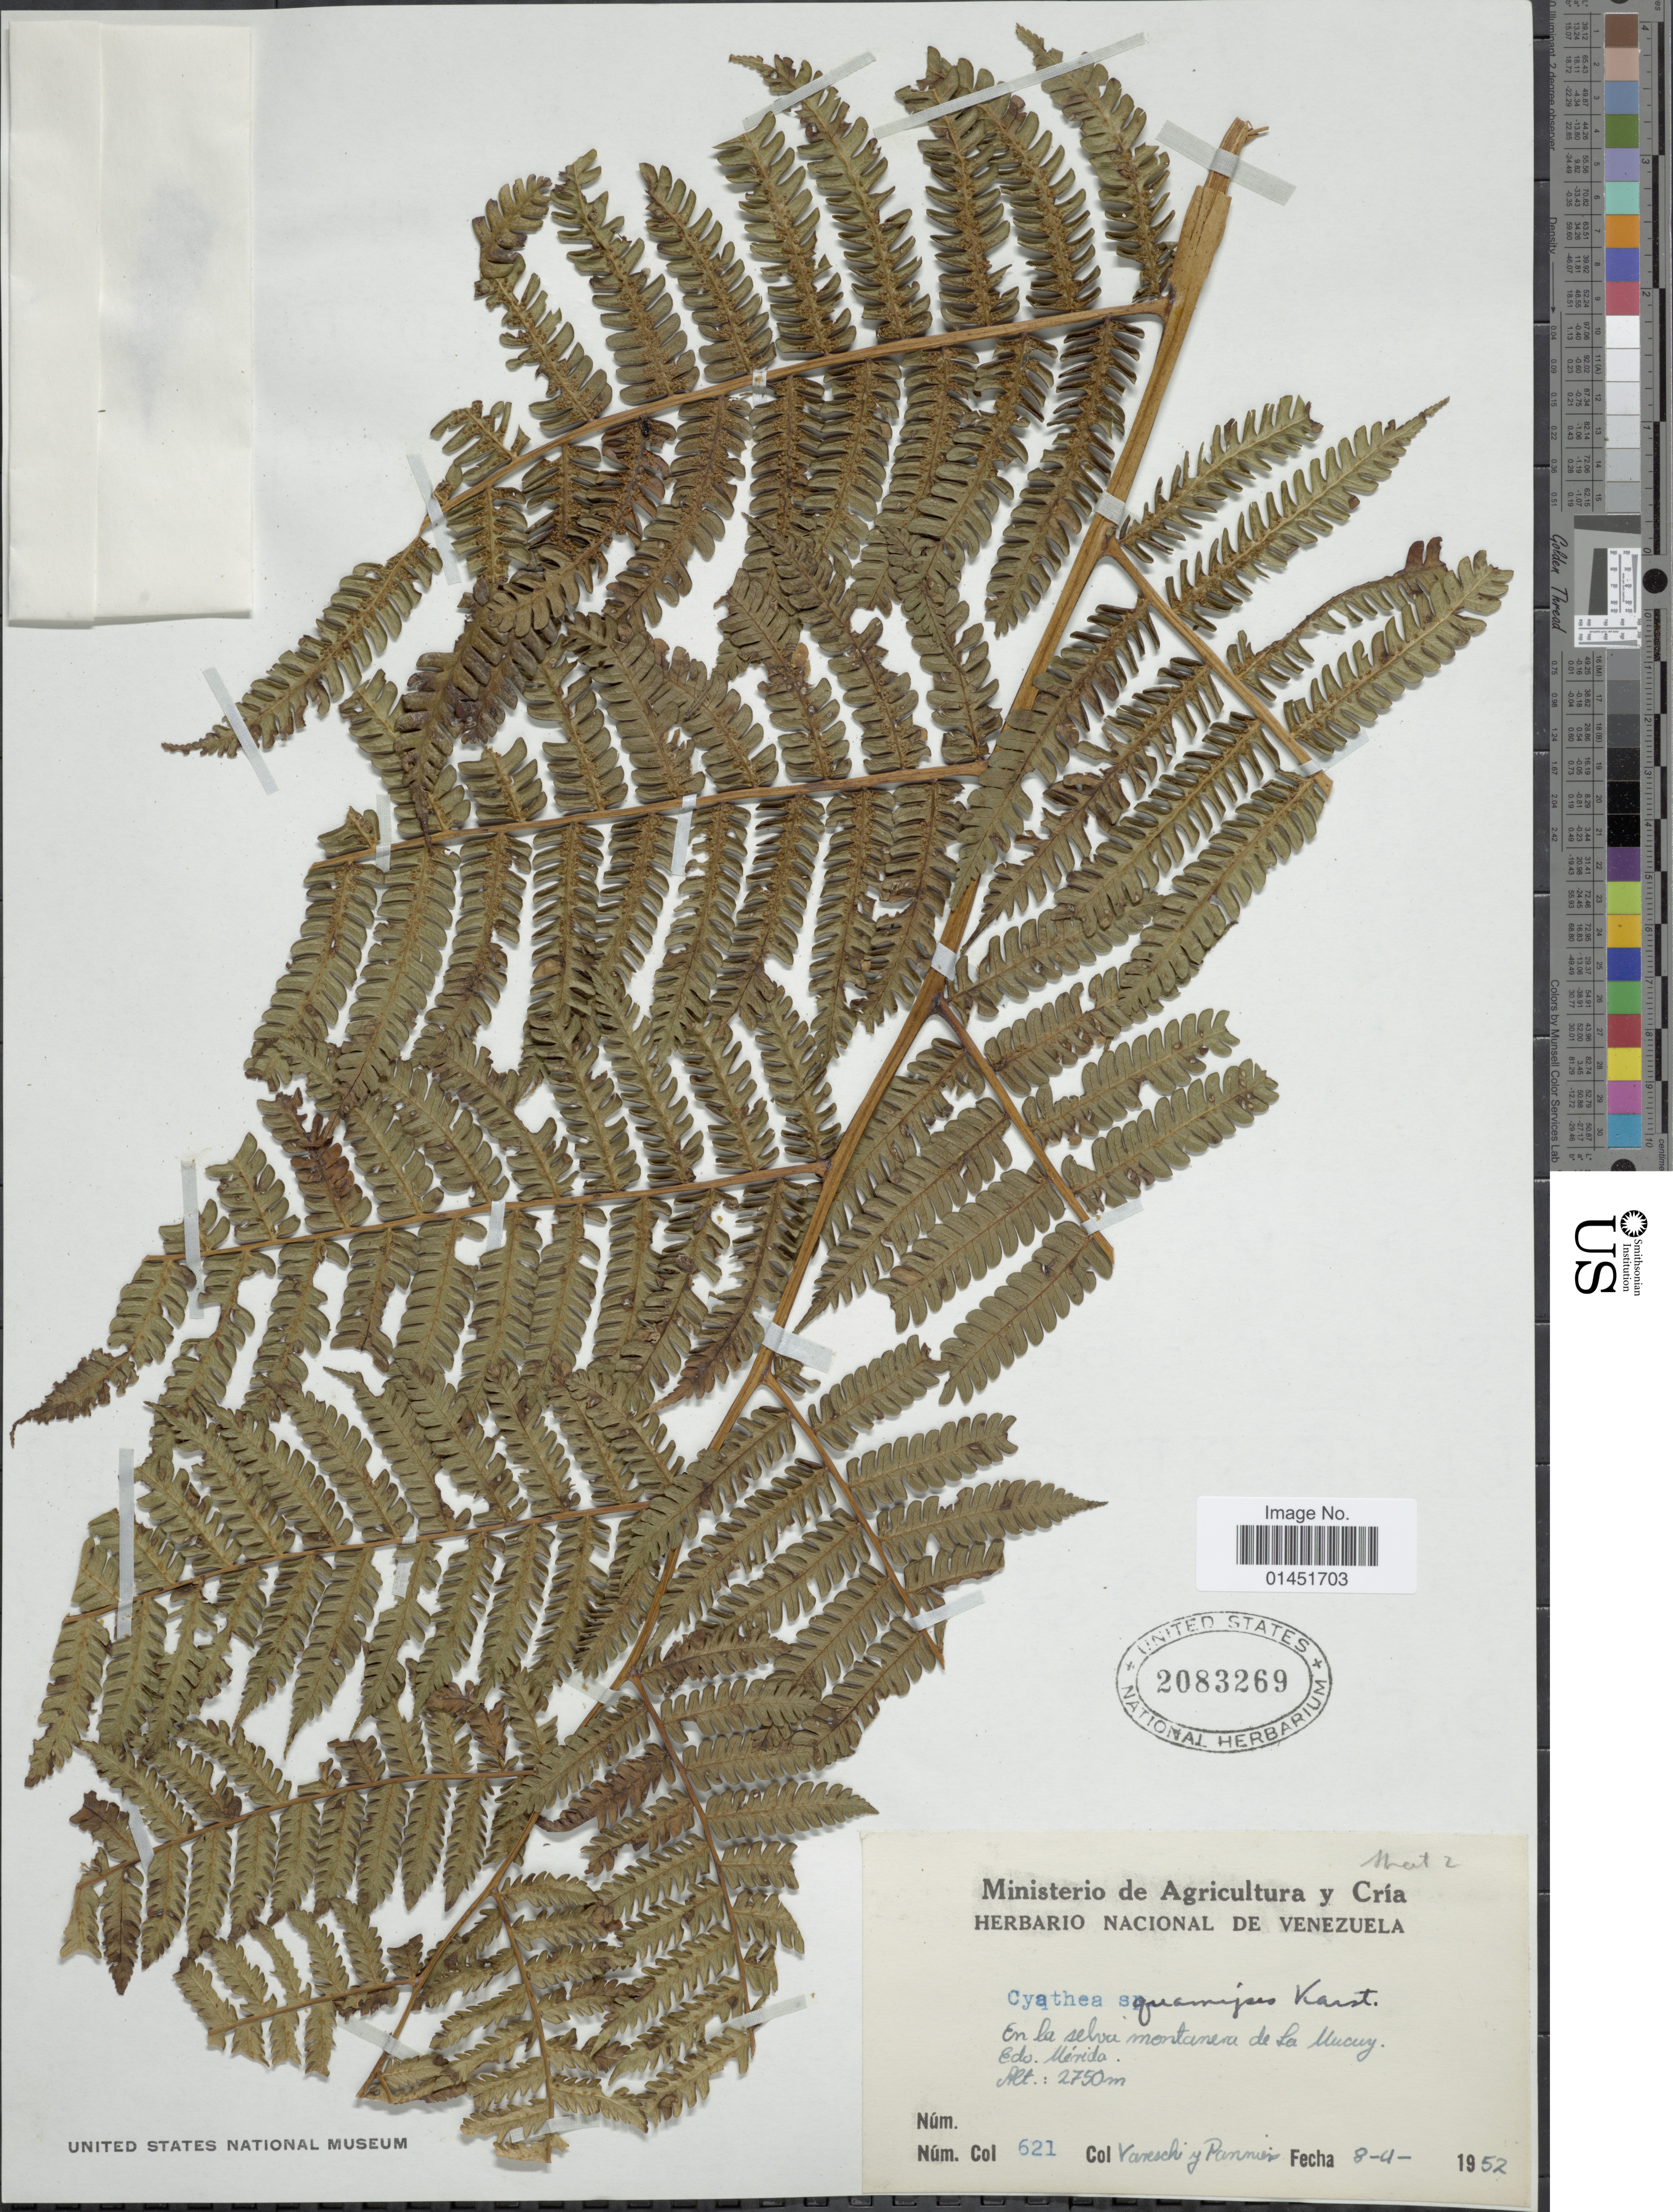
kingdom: Plantae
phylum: Tracheophyta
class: Polypodiopsida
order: Cyatheales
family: Cyatheaceae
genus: Cyathea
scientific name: Cyathea fulva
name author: (M. Martens & Galeotti) Fée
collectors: -. Vareschi & Pannier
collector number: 621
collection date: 1952-04-08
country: Venezuela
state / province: Mérida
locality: En la selva montanera de La Mucuy.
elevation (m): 2750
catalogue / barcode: US 2083269